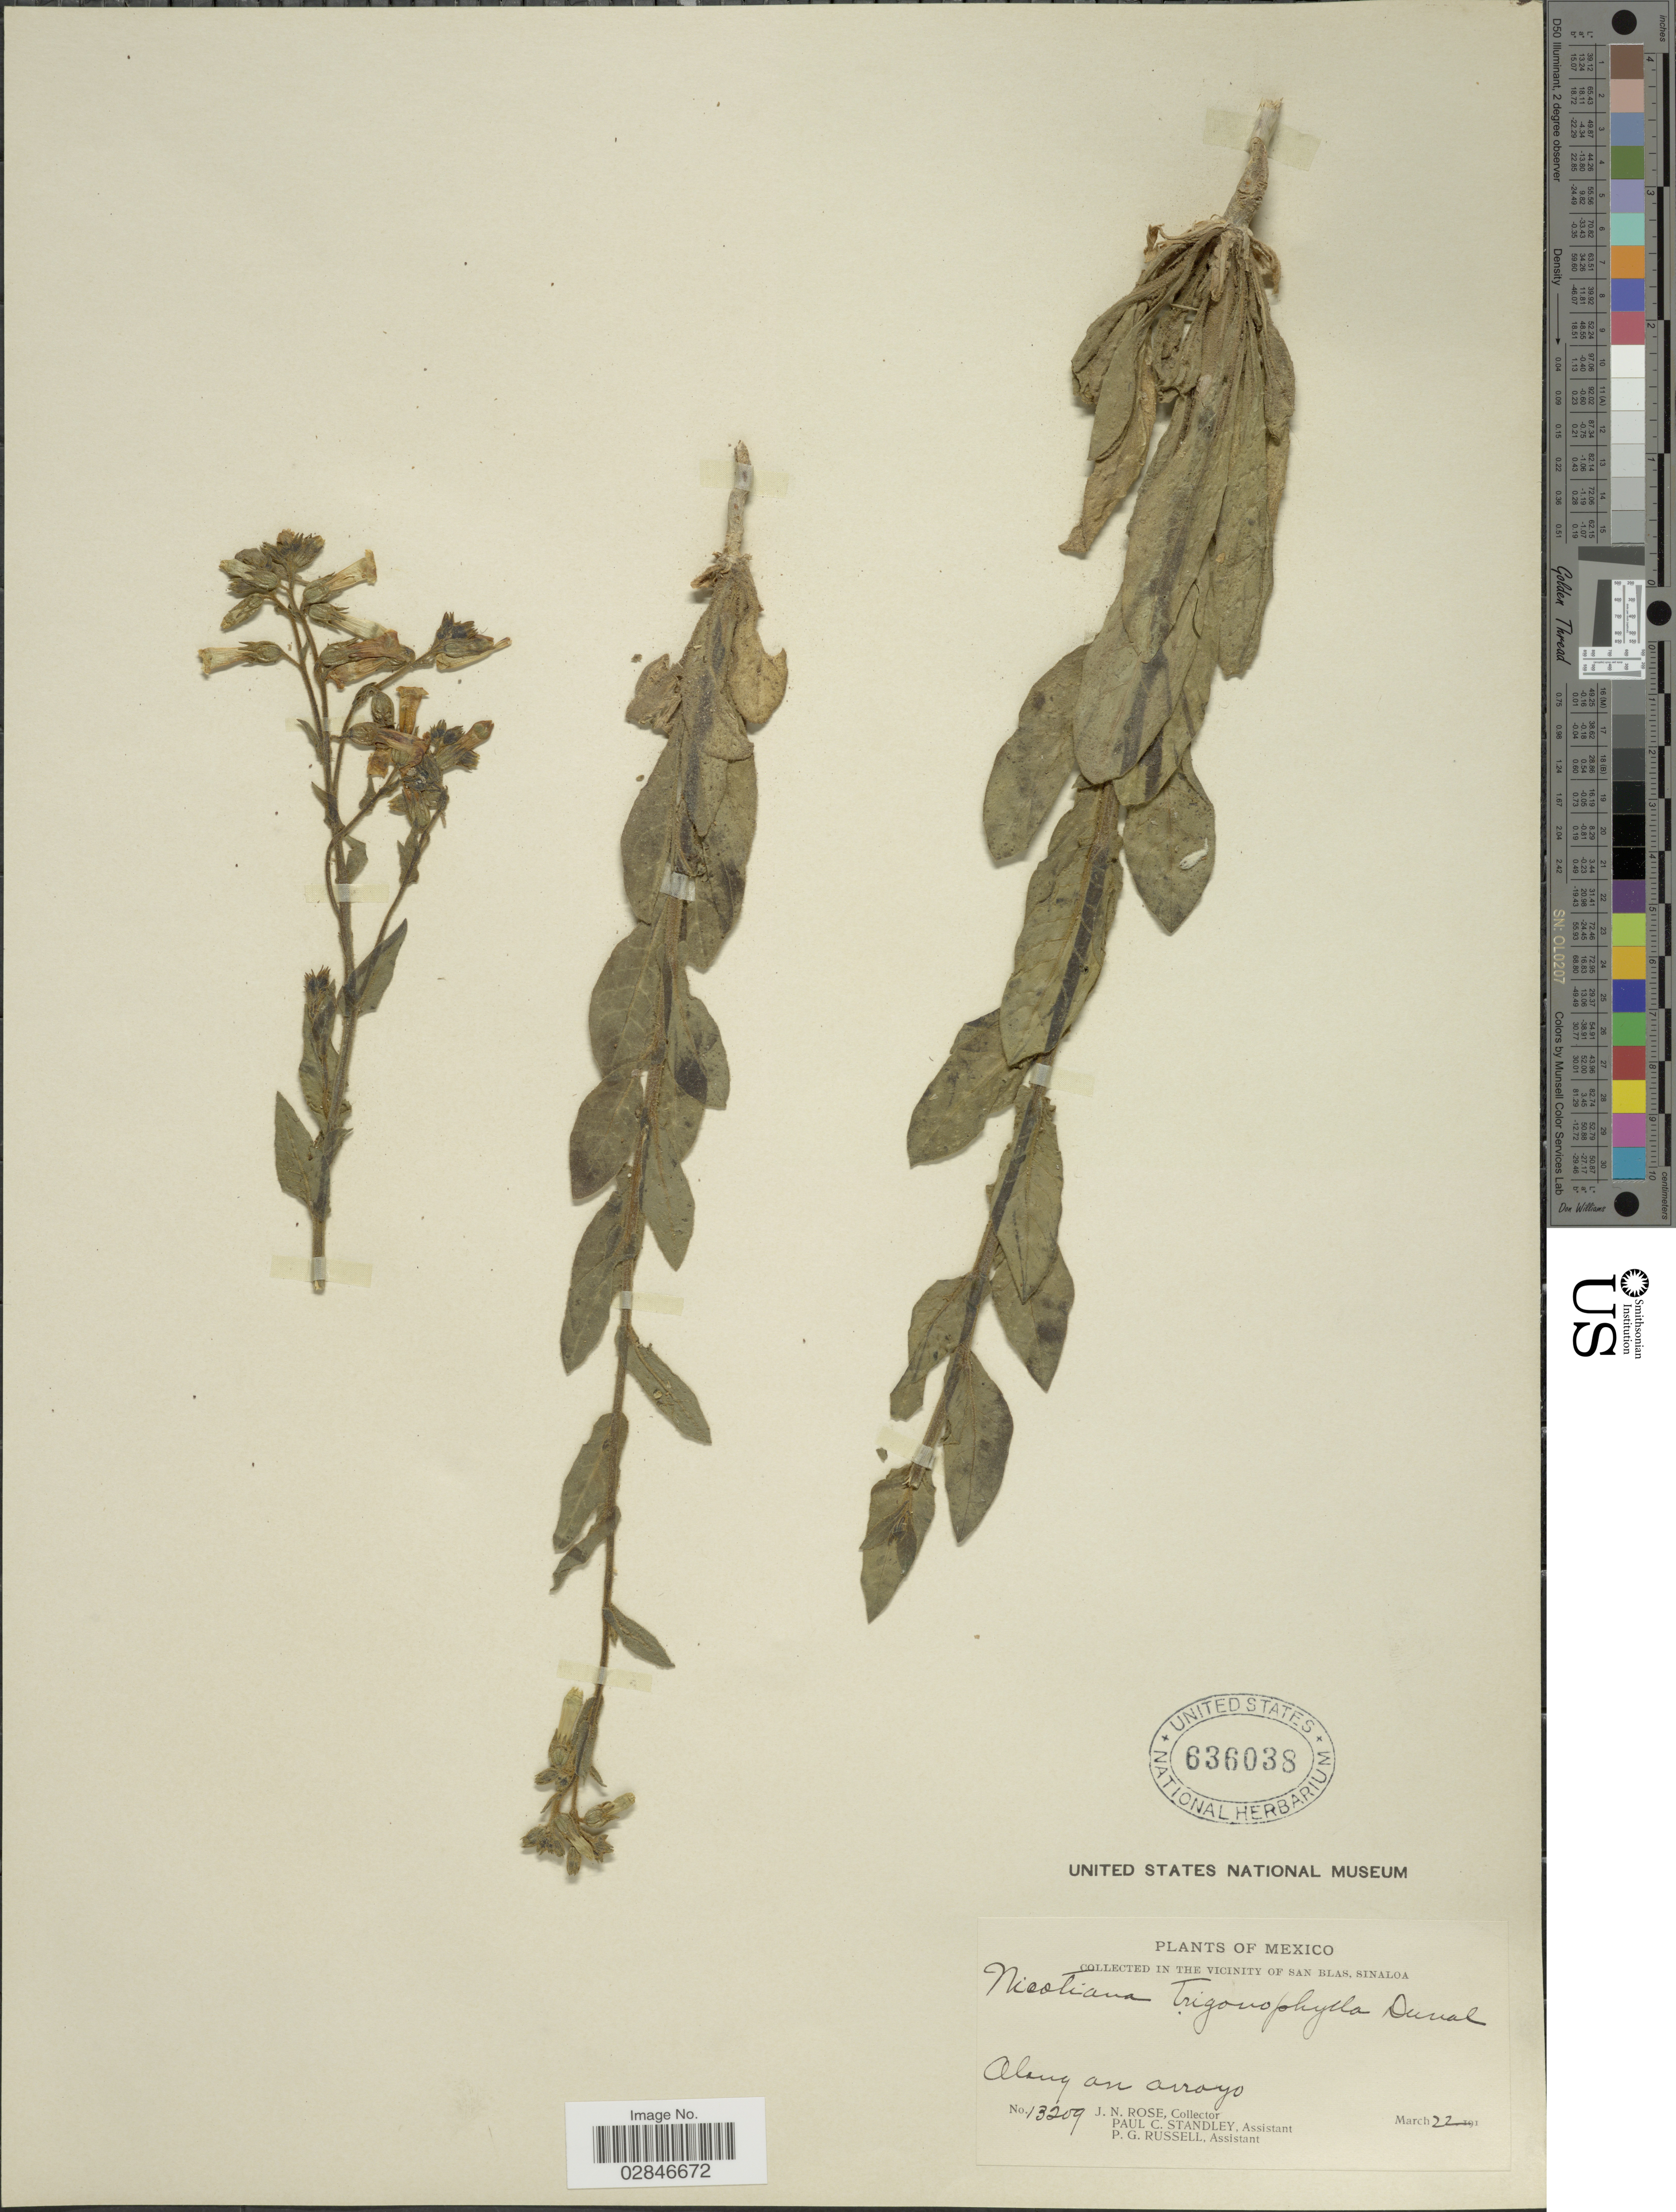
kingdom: Plantae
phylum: Tracheophyta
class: Magnoliopsida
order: Solanales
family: Solanaceae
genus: Nicotiana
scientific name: Nicotiana trigonophylla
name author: Dunal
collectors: J. N. Rose, P. C. Standley & P. G. Russell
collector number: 13209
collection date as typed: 191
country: Mexico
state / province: Sinaloa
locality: In the vicinity of San Blas.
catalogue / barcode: US 636038